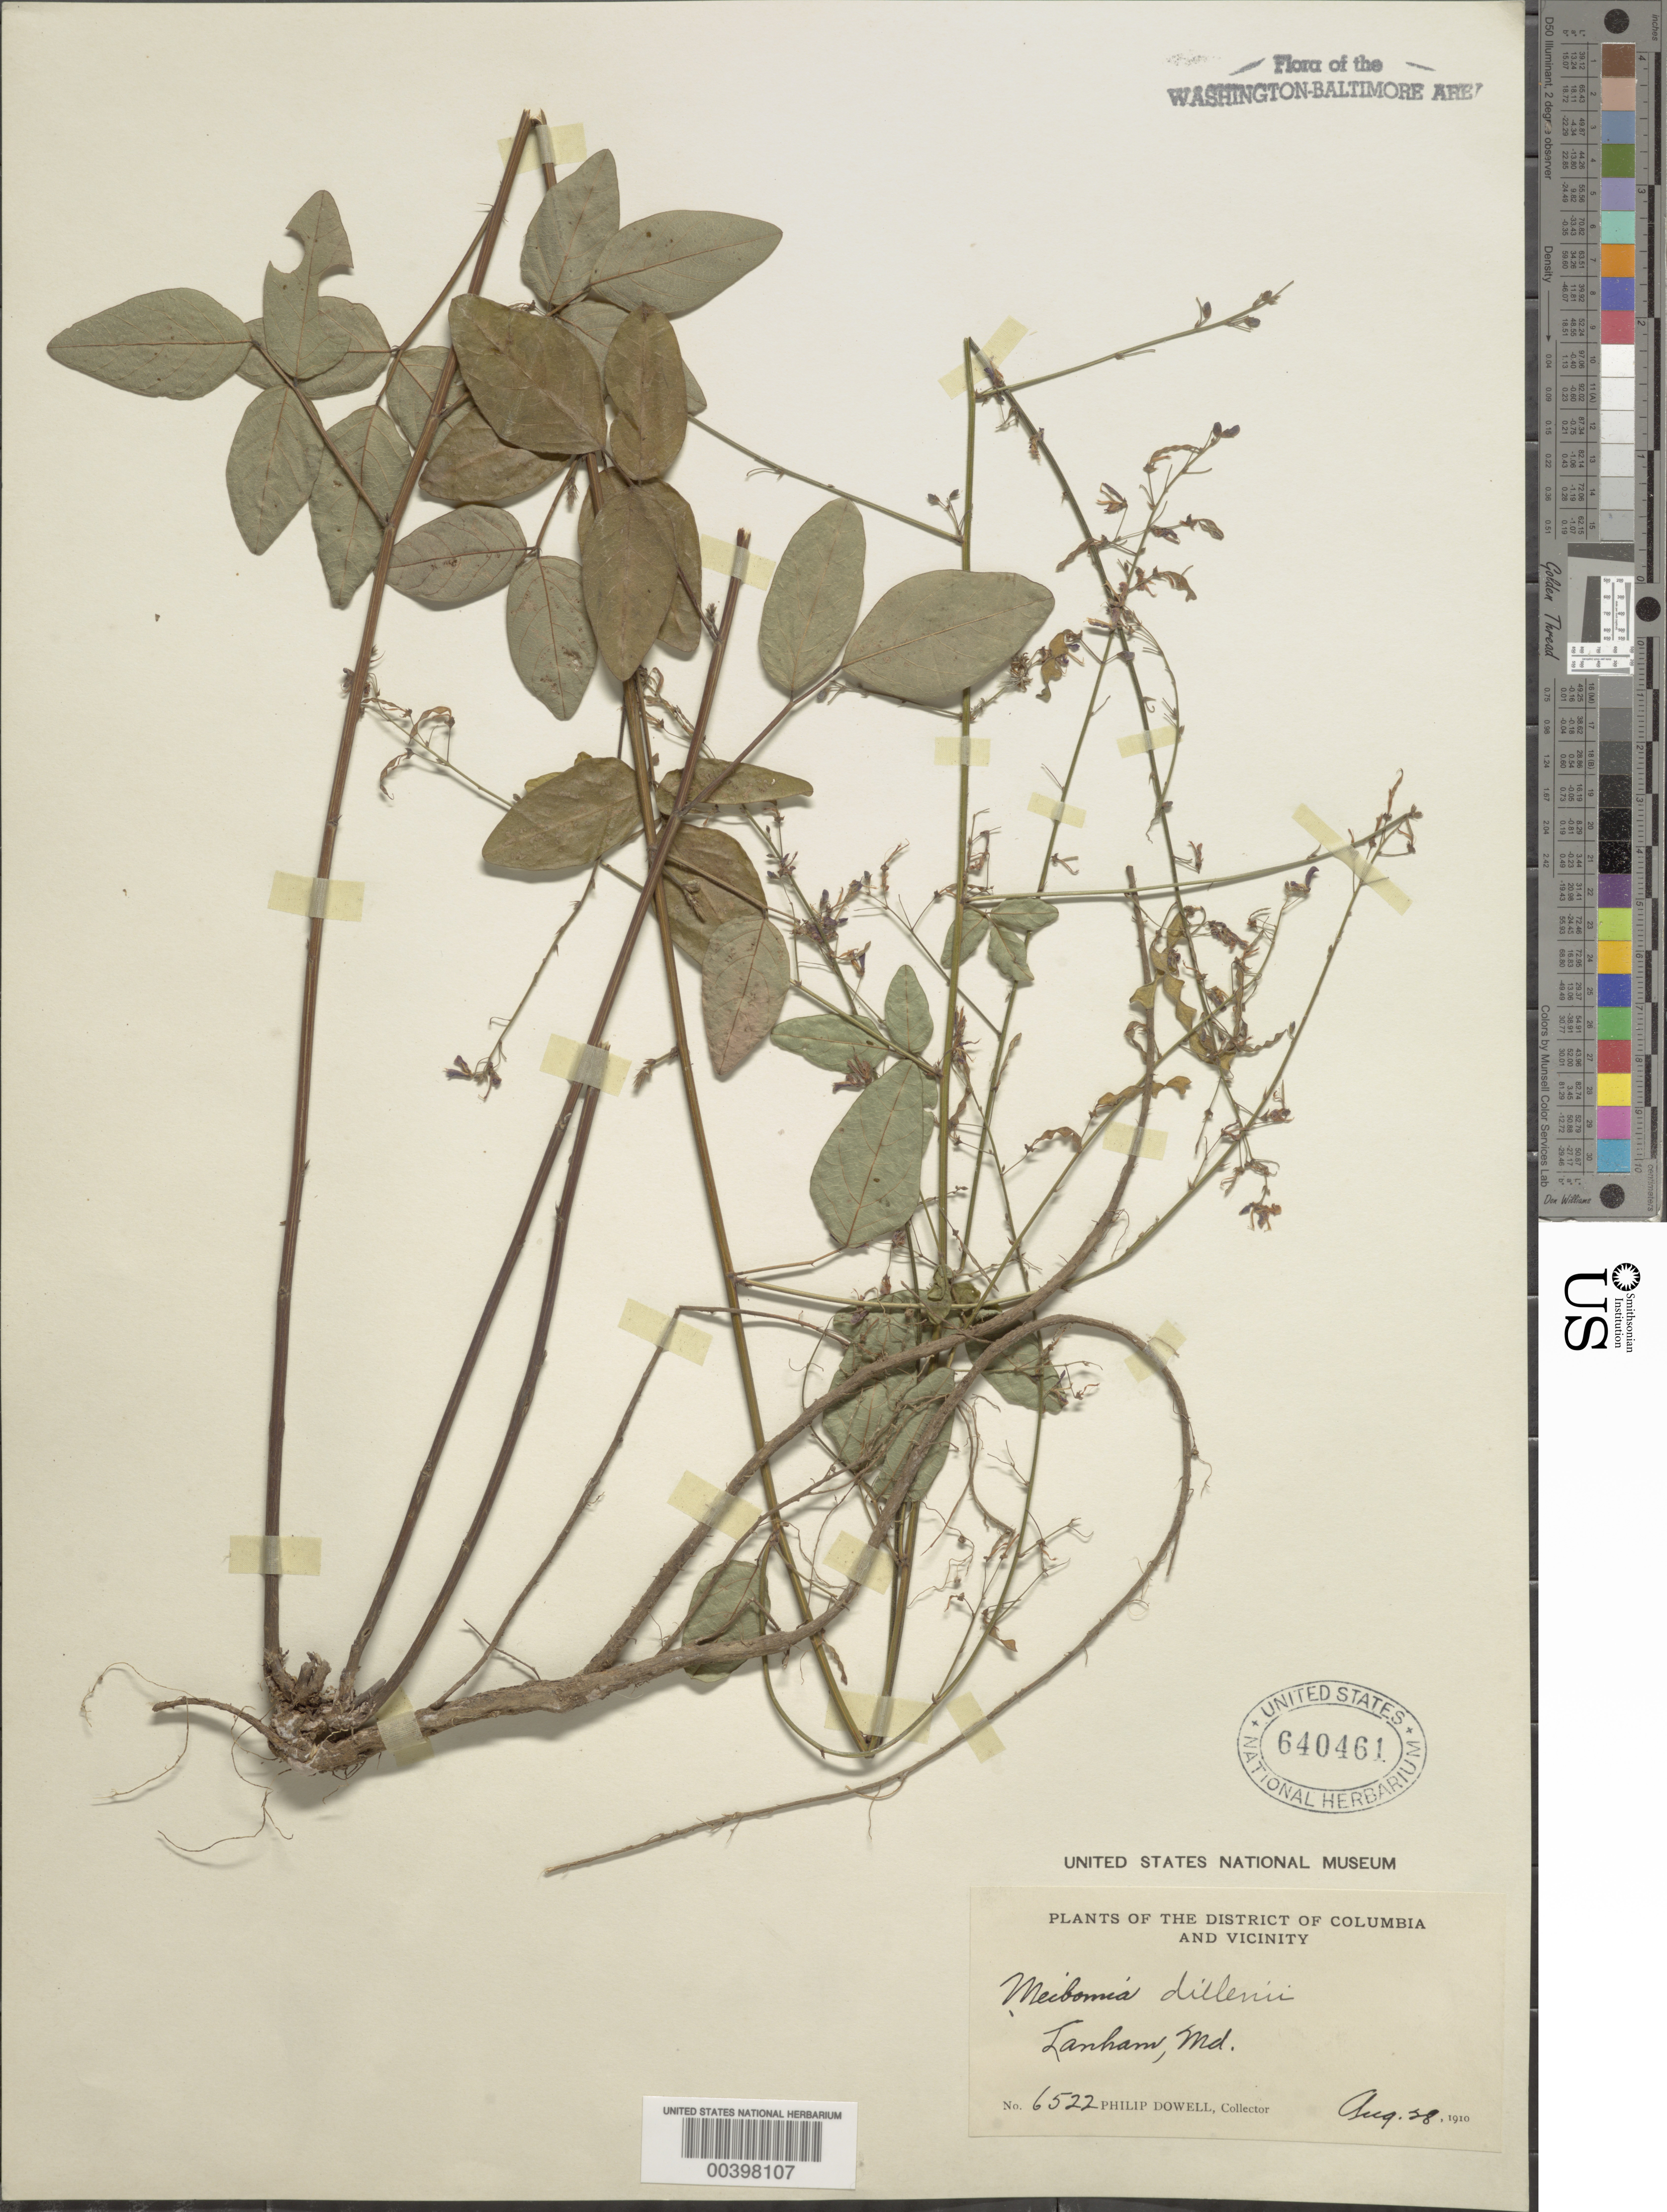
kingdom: Plantae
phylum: Tracheophyta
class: Magnoliopsida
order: Fabales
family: Fabaceae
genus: Desmodium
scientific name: Desmodium glabellum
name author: (Michx.) DC.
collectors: P. Dowell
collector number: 6522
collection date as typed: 28 Aug 1910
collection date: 1910-08-28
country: United States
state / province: Maryland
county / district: Prince George's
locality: Lanham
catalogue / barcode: US 640461